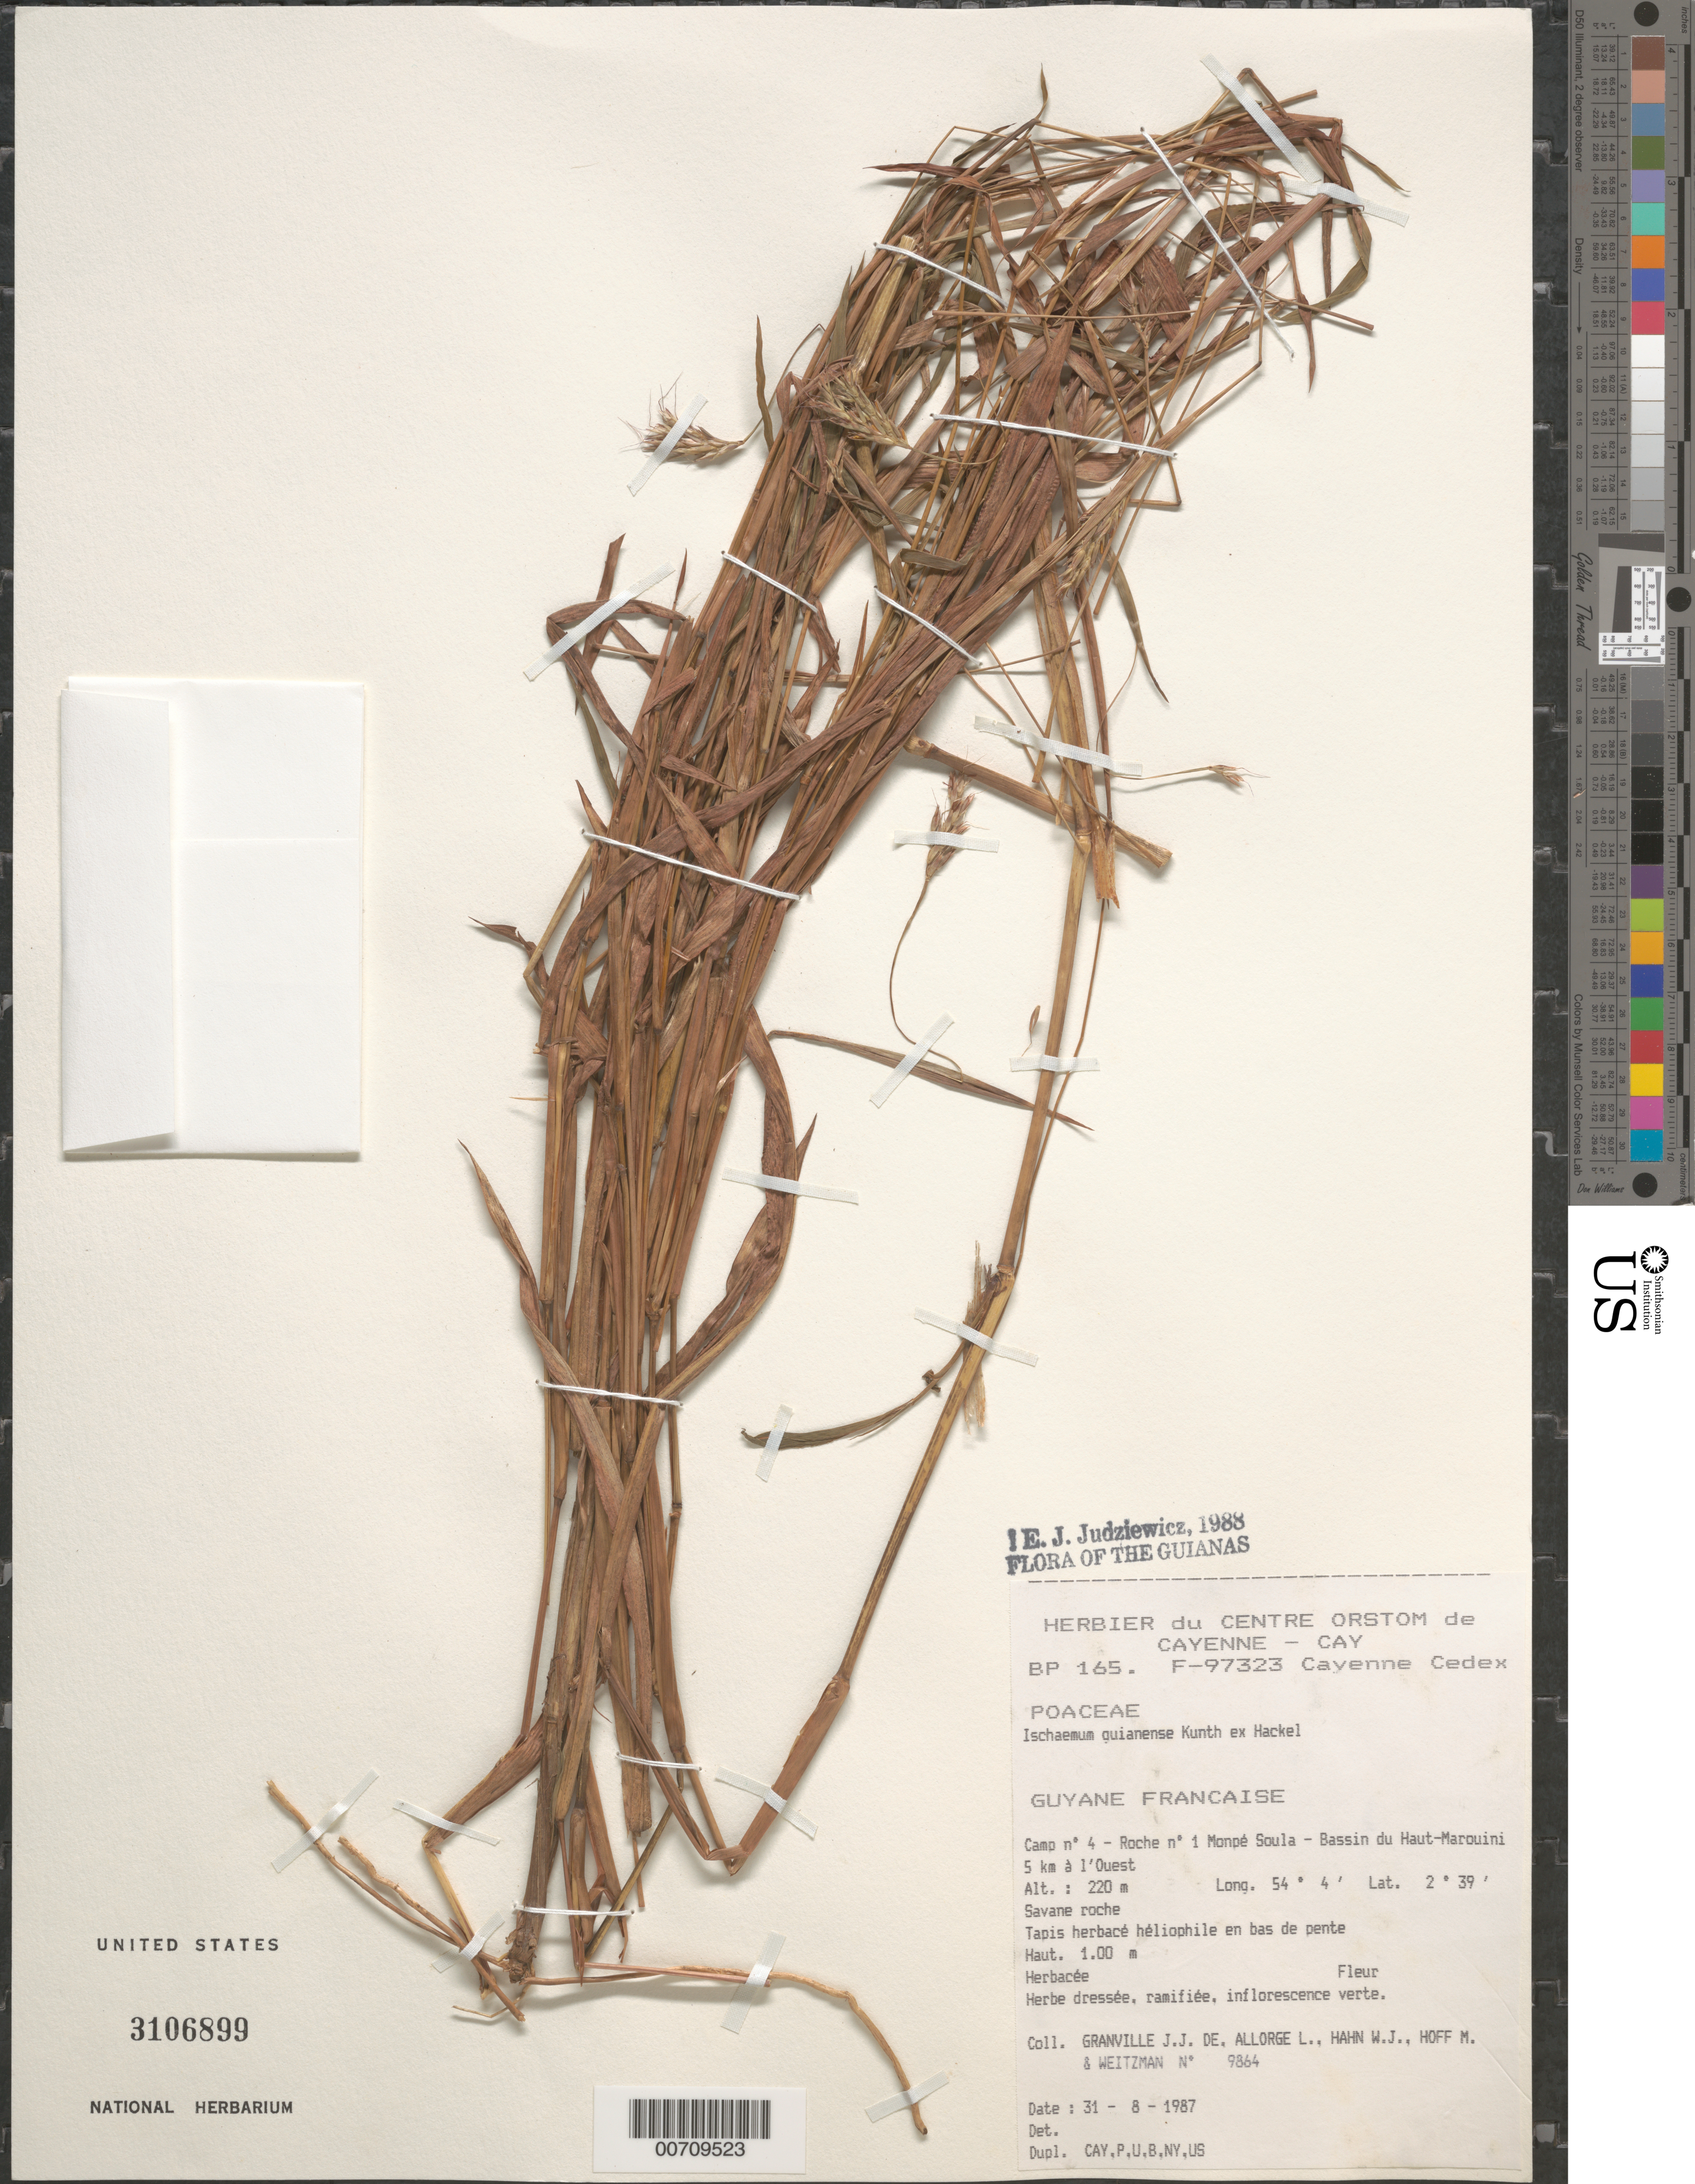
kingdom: Plantae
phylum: Tracheophyta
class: Liliopsida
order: Poales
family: Poaceae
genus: Ischaemum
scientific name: Ischaemum guianense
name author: Kunth ex Hack.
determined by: Judziewicz, E. J.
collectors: J.-J. de Granville, L. Allorge, W. J. Hahn, M. Hoff & A. L. Weitzman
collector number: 9864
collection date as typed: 31-Aug-87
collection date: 1987-08-31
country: French Guiana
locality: Monpé Soula, Camp #4, roche no. 1, Bassin du Haut-Marouini, 5 km W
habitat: Savane roche; tapis herbacé héliophile en bas de pente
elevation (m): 220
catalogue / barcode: US 3106899